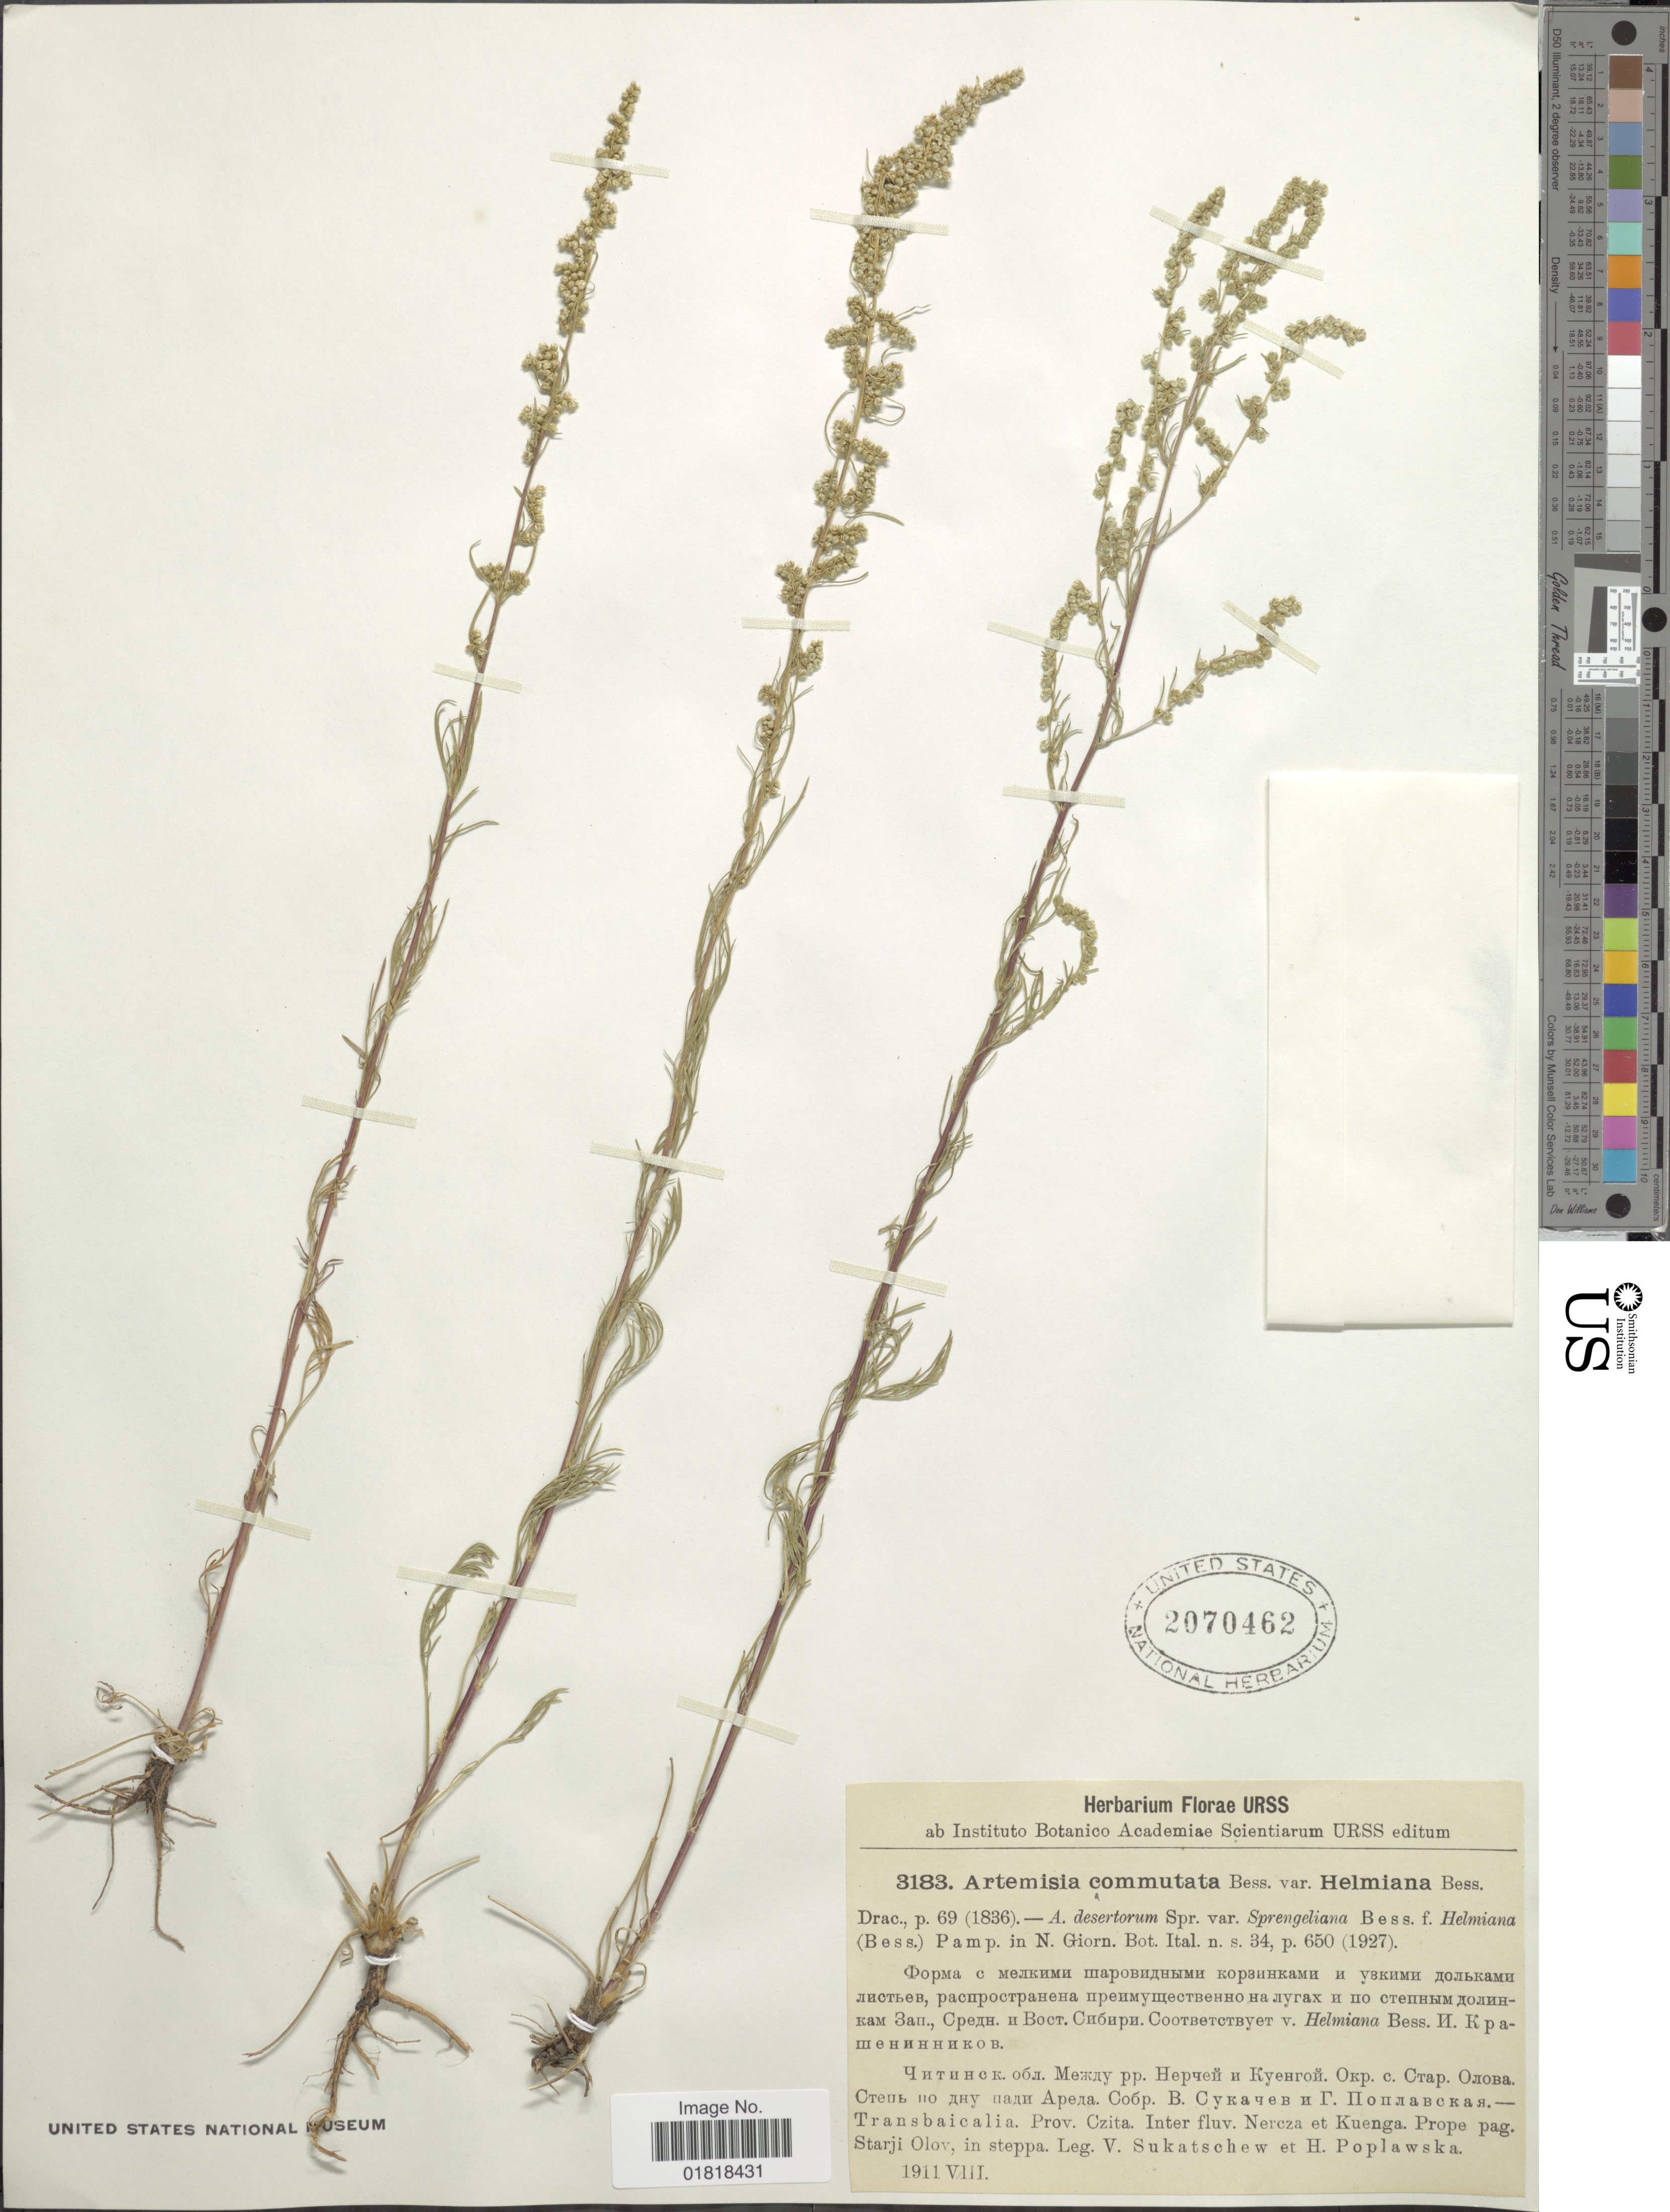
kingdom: Plantae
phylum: Tracheophyta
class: Magnoliopsida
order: Asterales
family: Asteraceae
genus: Artemisia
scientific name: Artemisia commutata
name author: Besser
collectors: V. Sukatschew & H. Poplawska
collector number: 3183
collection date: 1911-08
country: Russian Federation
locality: Transbaicalia, Prov. Czita, Inter fluv. Nercza et Kuenga, Prope pag. Starji Olov, in steppa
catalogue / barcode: US 2070462